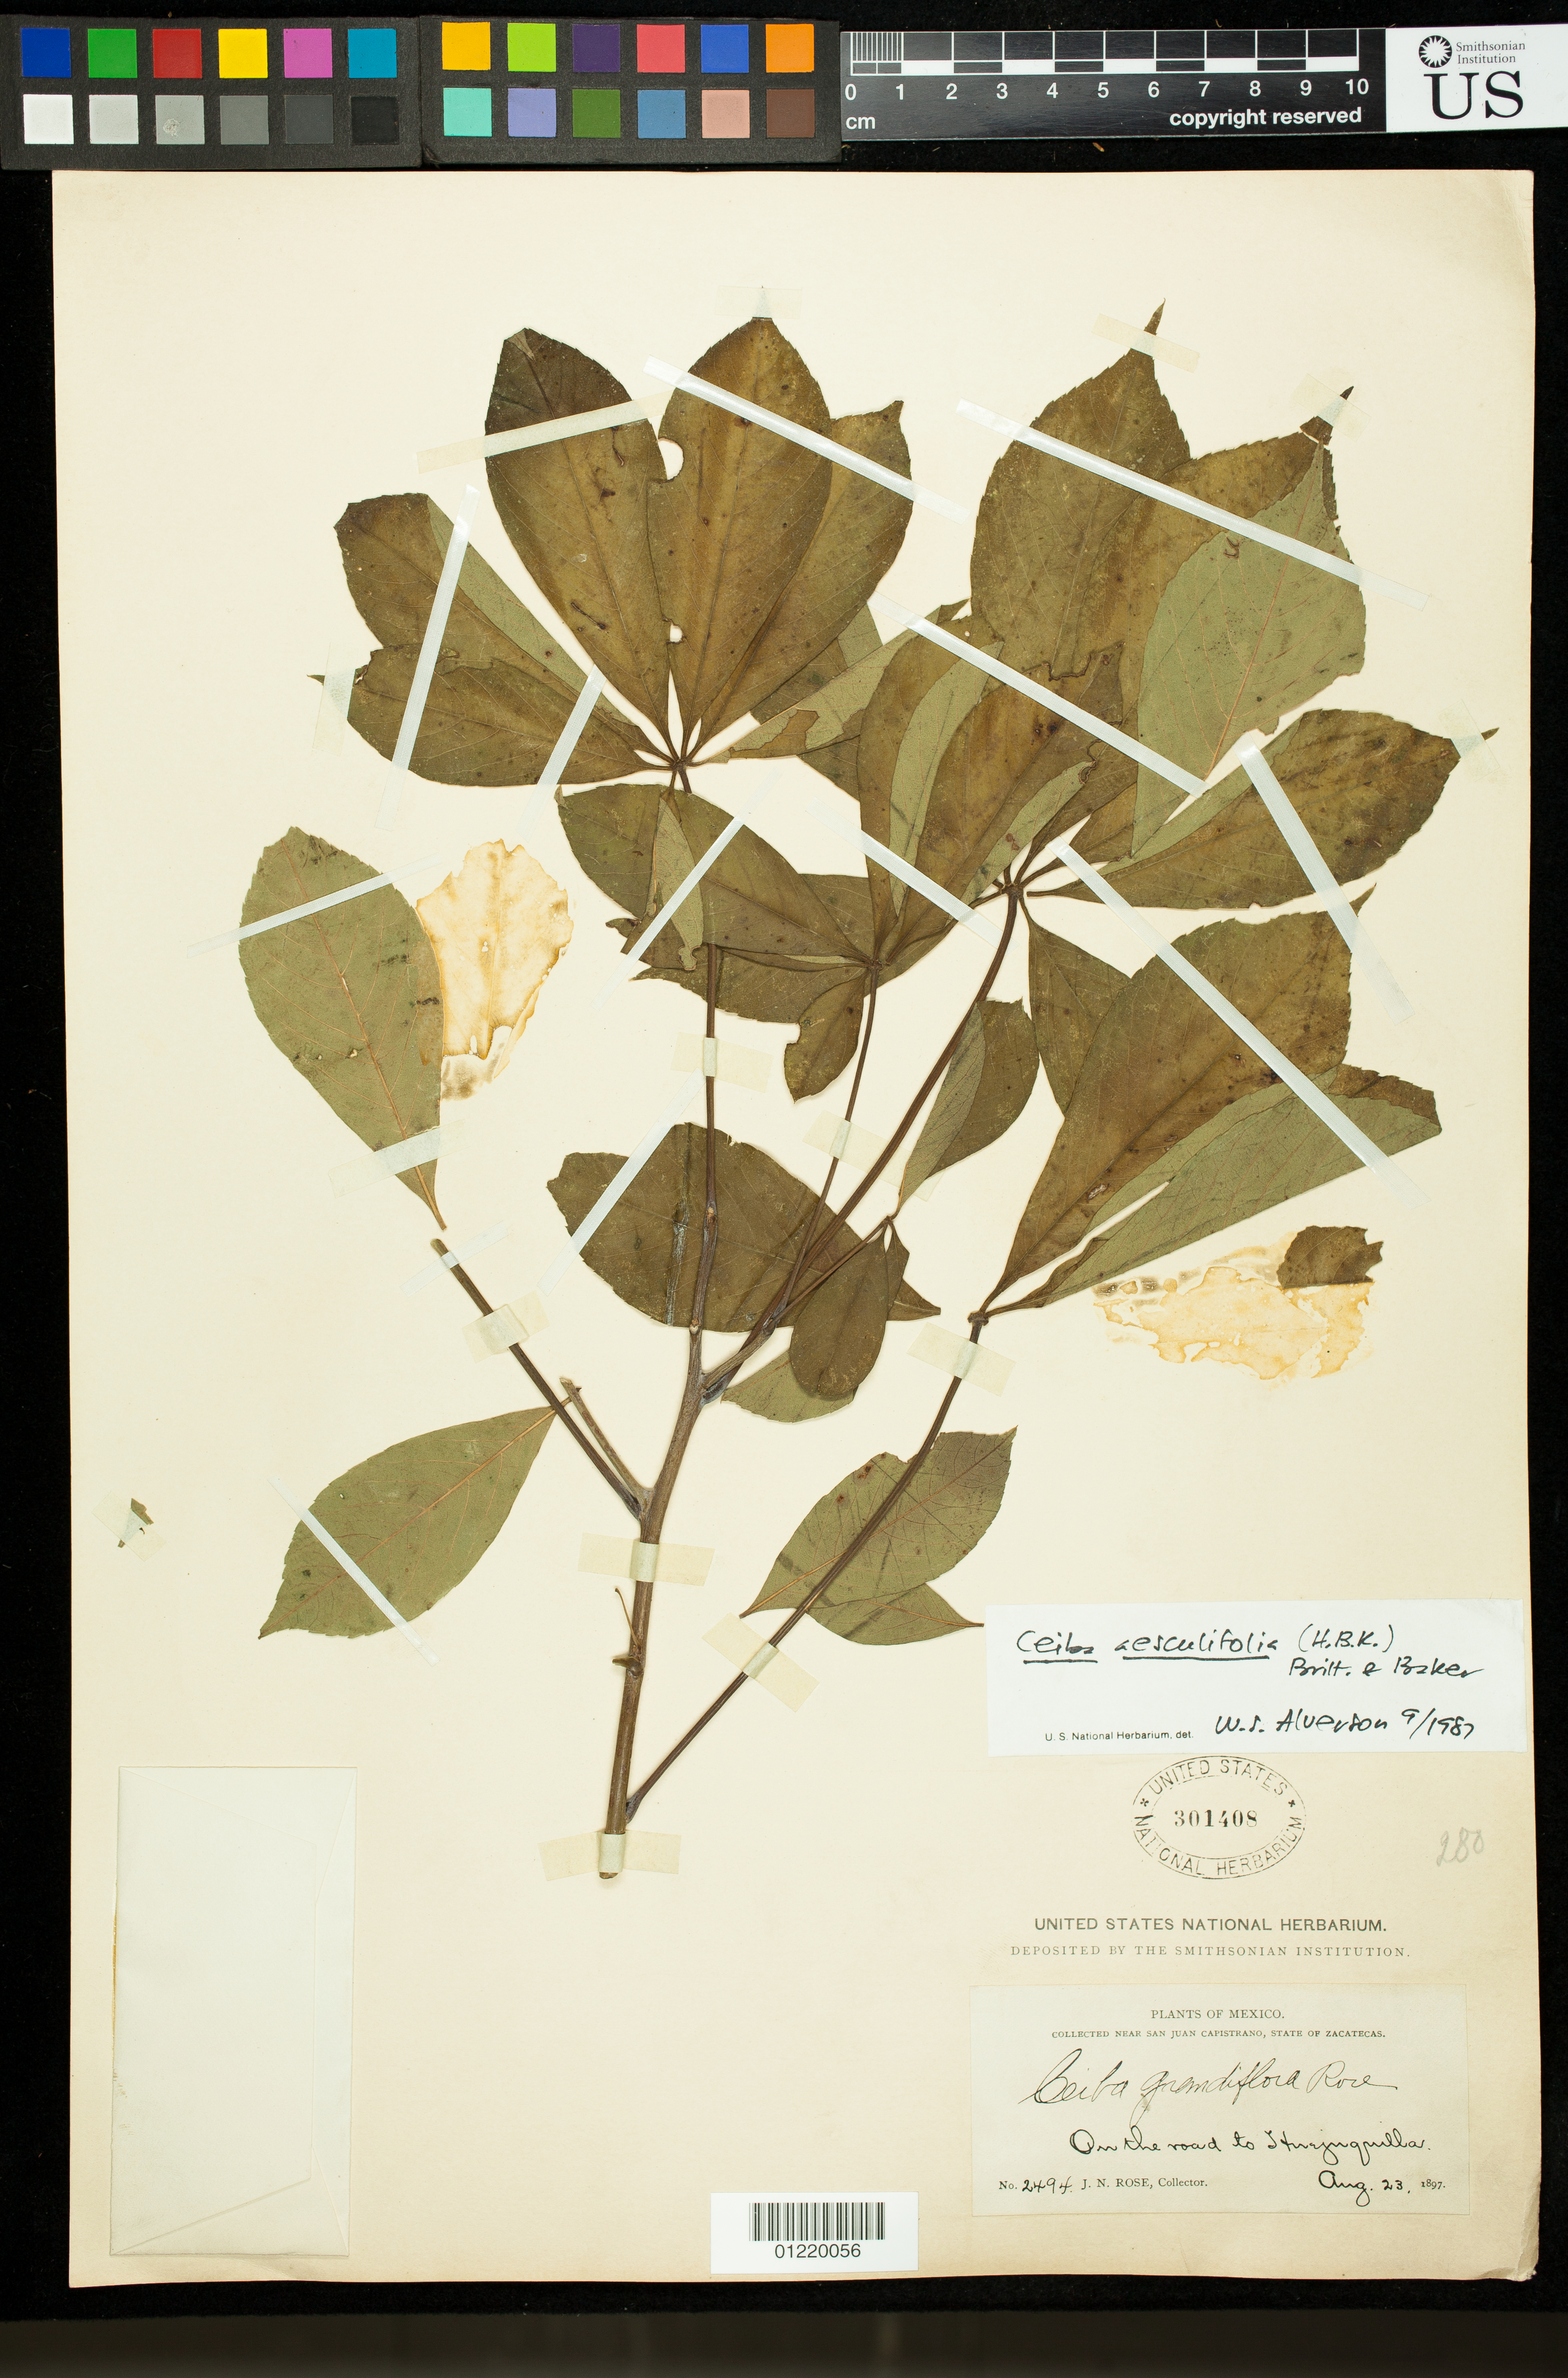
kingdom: Plantae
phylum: Tracheophyta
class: Magnoliopsida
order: Malvales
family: Malvaceae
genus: Ceiba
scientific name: Ceiba aesculifolia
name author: (Kunth) Britten & Baker f.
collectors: J. N. Rose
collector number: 2494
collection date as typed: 1897-08-23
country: Mexico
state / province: Zacatecas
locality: Collected near San Juan Capistrano, State of Zacatecas, Mexico. On the road to Huejuquilla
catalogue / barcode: US 301408